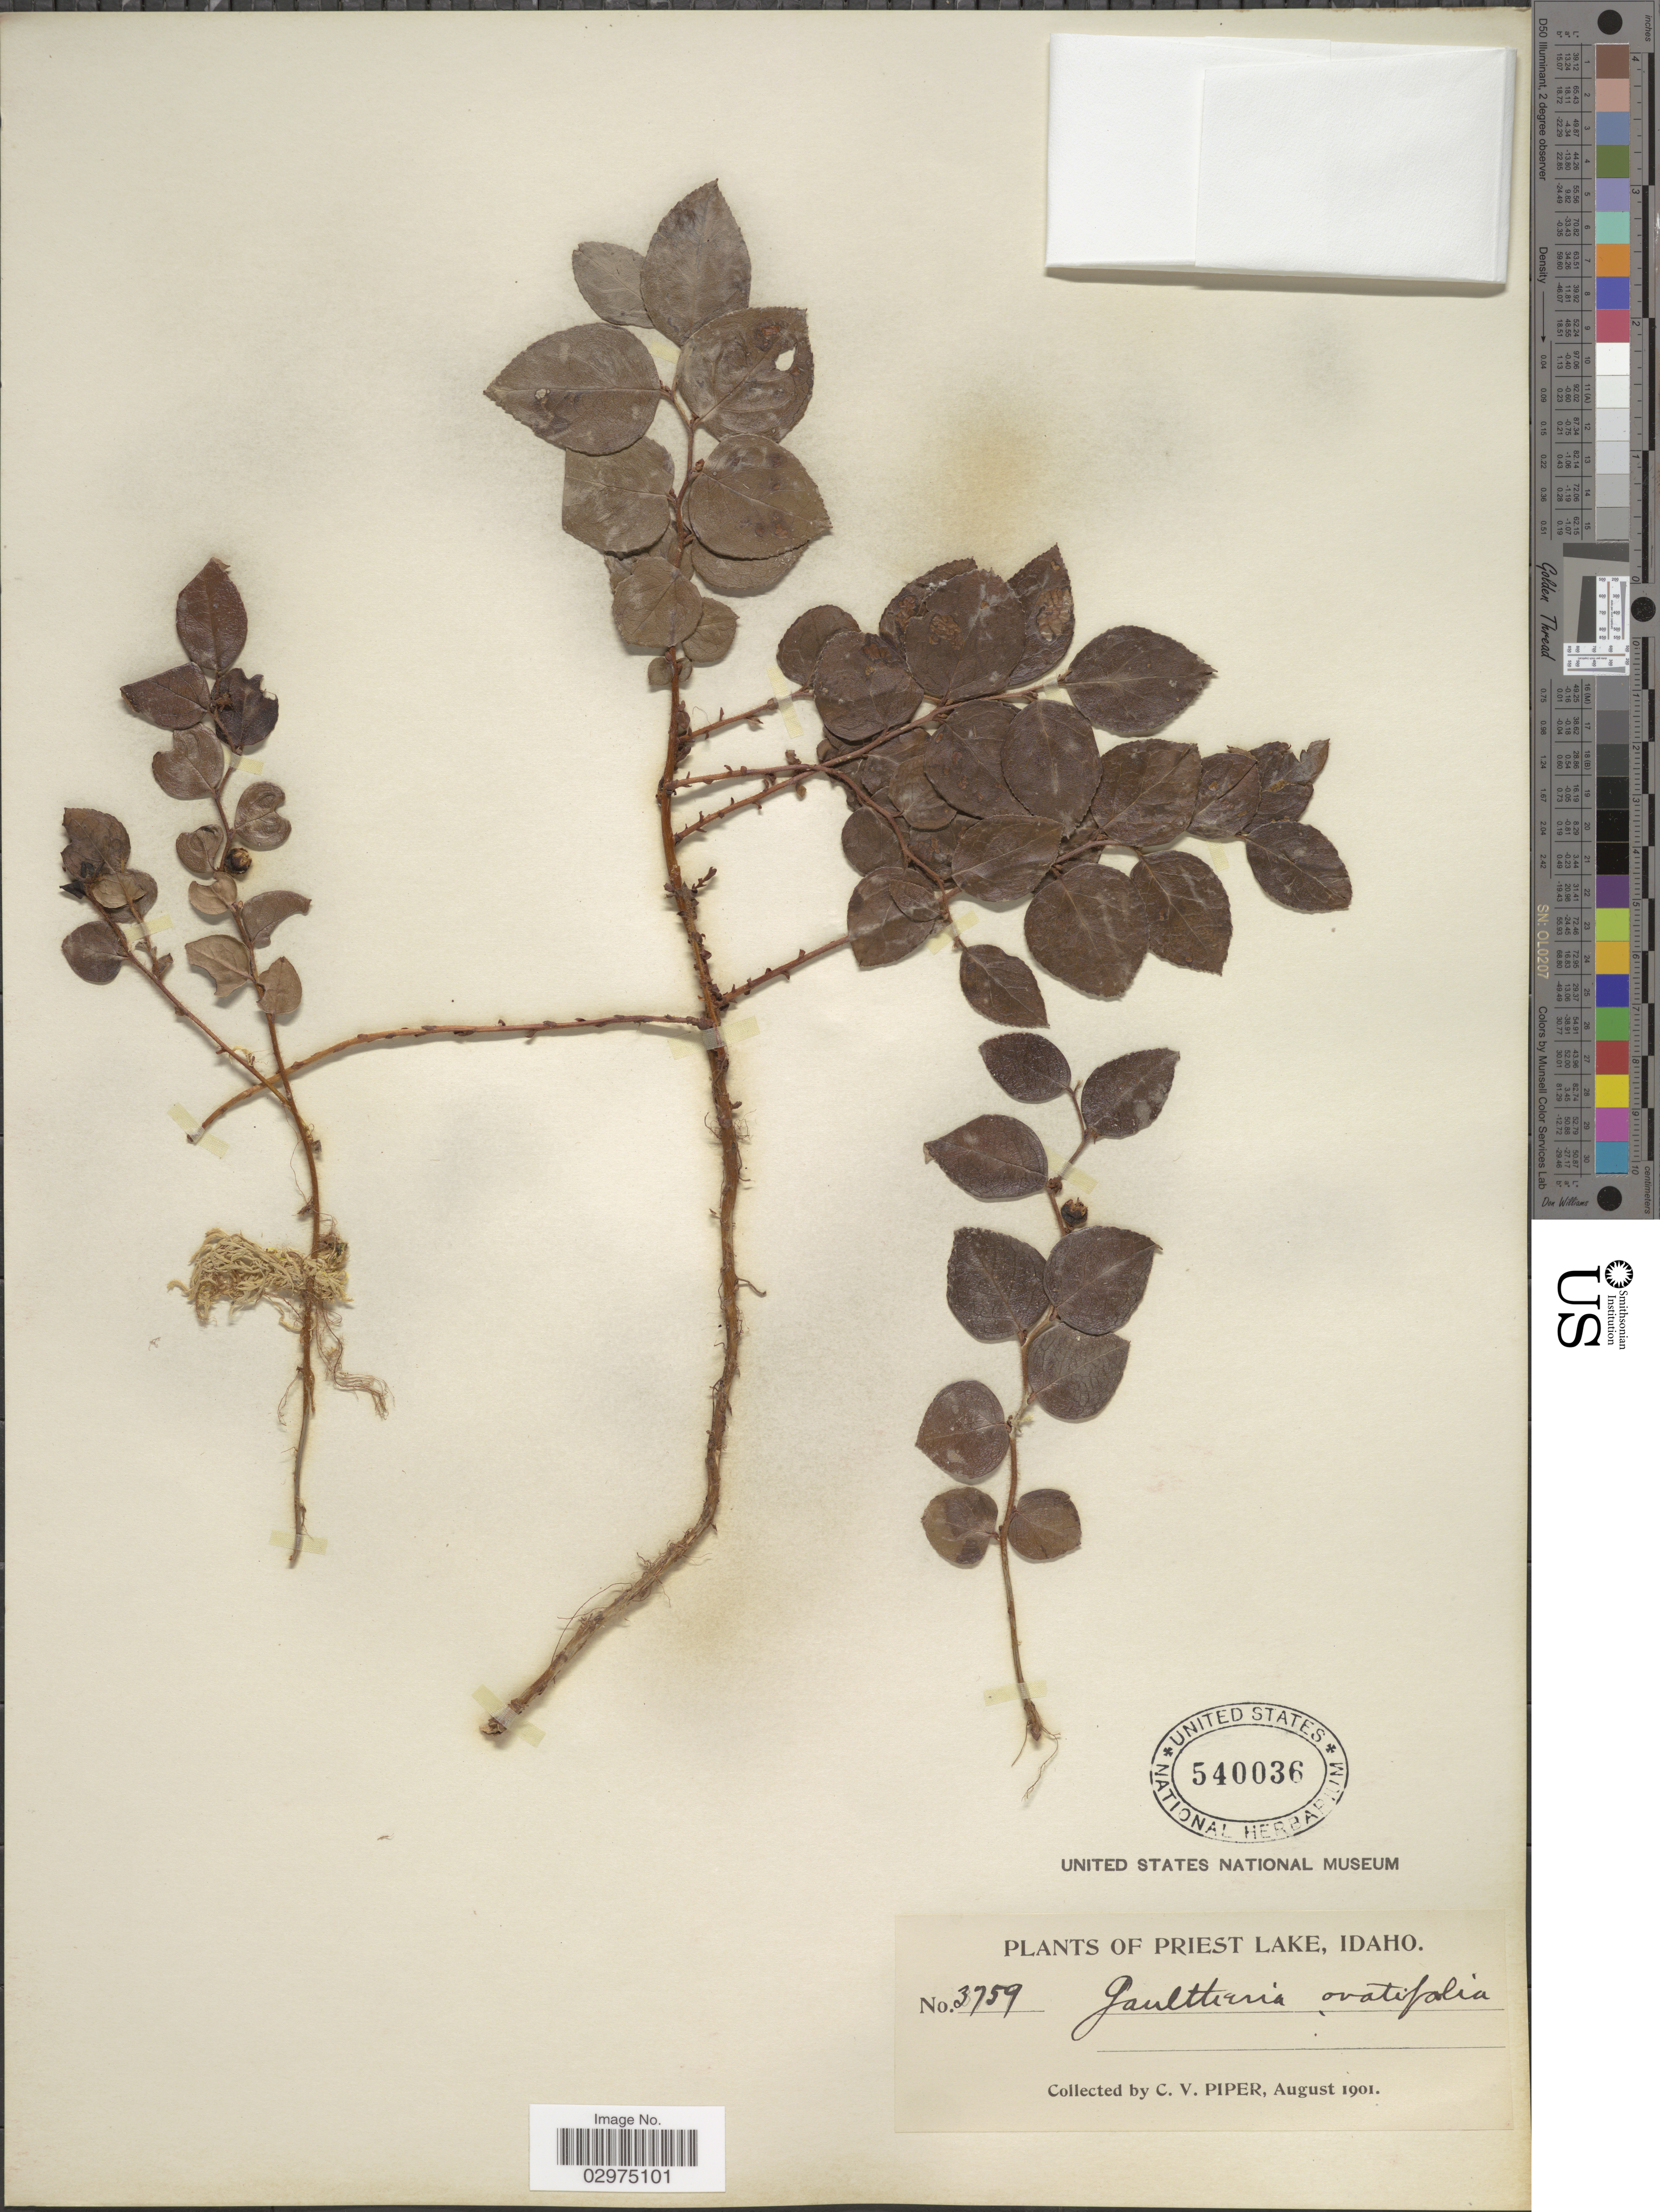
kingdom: Plantae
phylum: Tracheophyta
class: Magnoliopsida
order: Ericales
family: Ericaceae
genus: Gaultheria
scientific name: Gaultheria ovatifolia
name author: A. Gray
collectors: C. V. Piper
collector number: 3759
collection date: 1901-08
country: United States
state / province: Idaho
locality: Priest Lake.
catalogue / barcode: US 540036